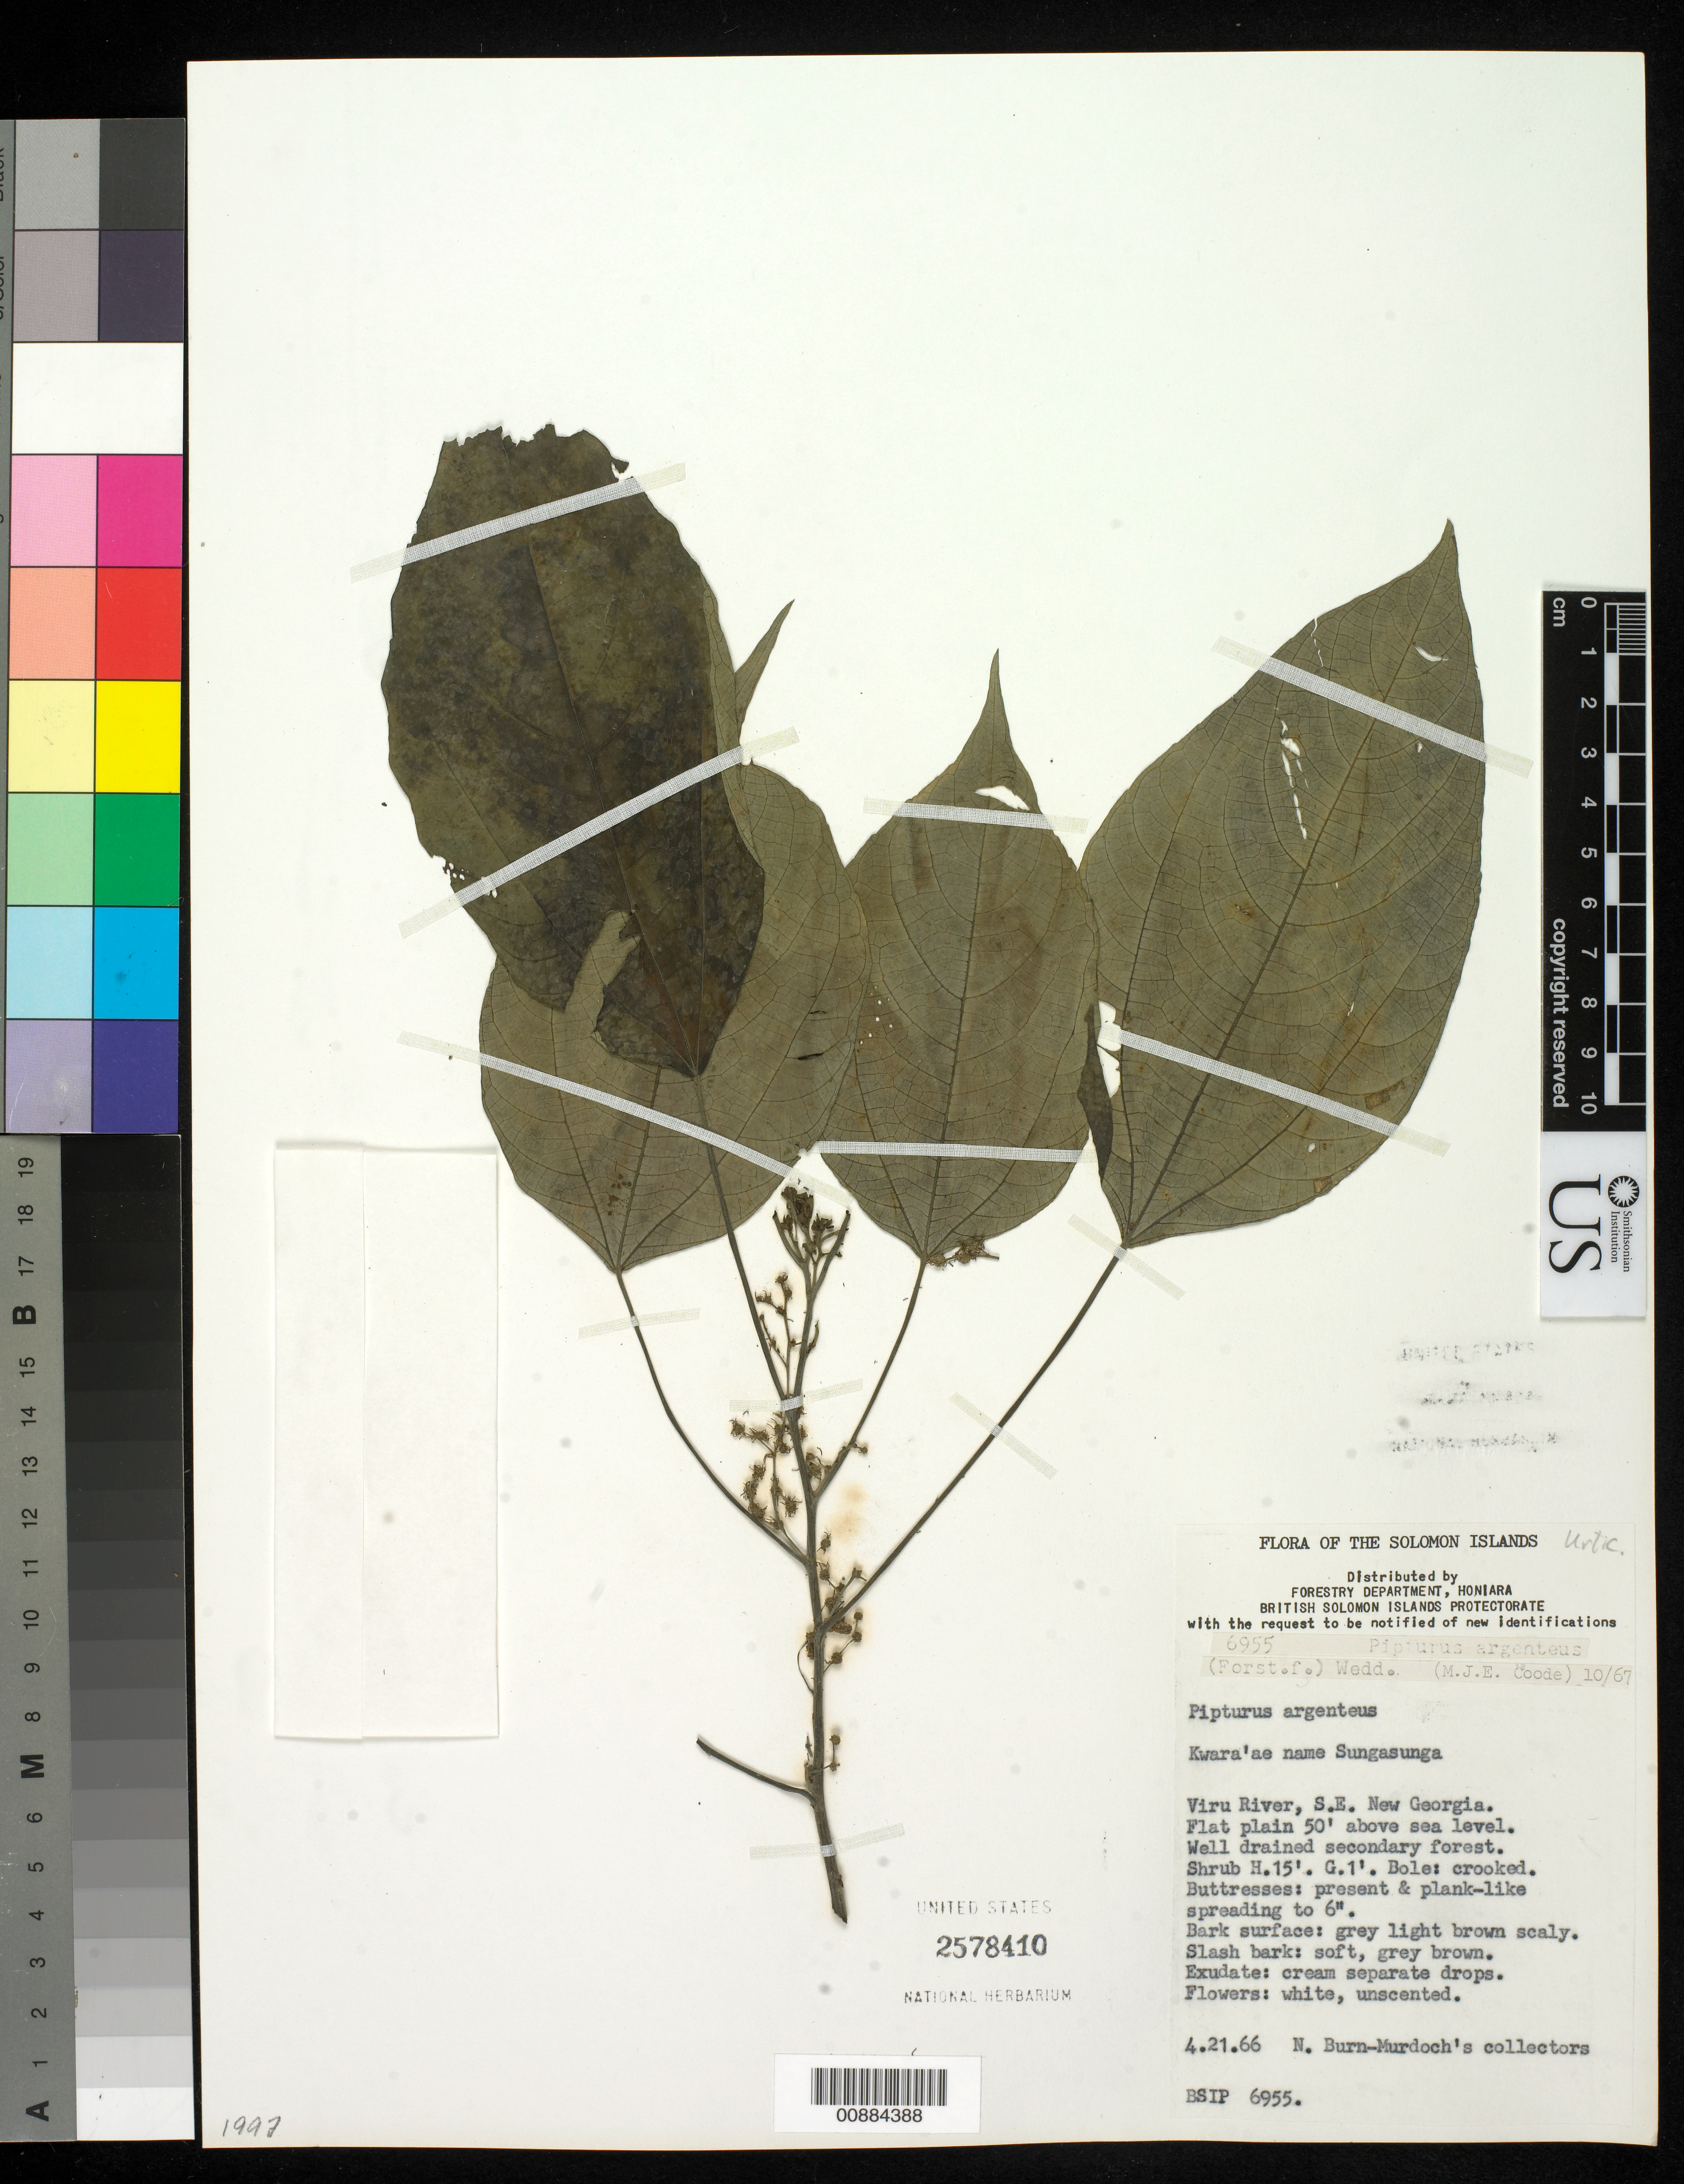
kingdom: Plantae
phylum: Tracheophyta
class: Magnoliopsida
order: Rosales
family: Urticaceae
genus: Pipturus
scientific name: Pipturus argenteus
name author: (G. Forst.) Wedd.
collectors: N. Burn-Murdoch's collectors & et al.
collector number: BSIP 6955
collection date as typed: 21 Apr 1966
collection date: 1966-04-21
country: Solomon Islands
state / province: Western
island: New Georgia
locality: Viru River, SE New Georgia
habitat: Flat plain, well drained secondary forest.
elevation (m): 15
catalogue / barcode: US 2578410